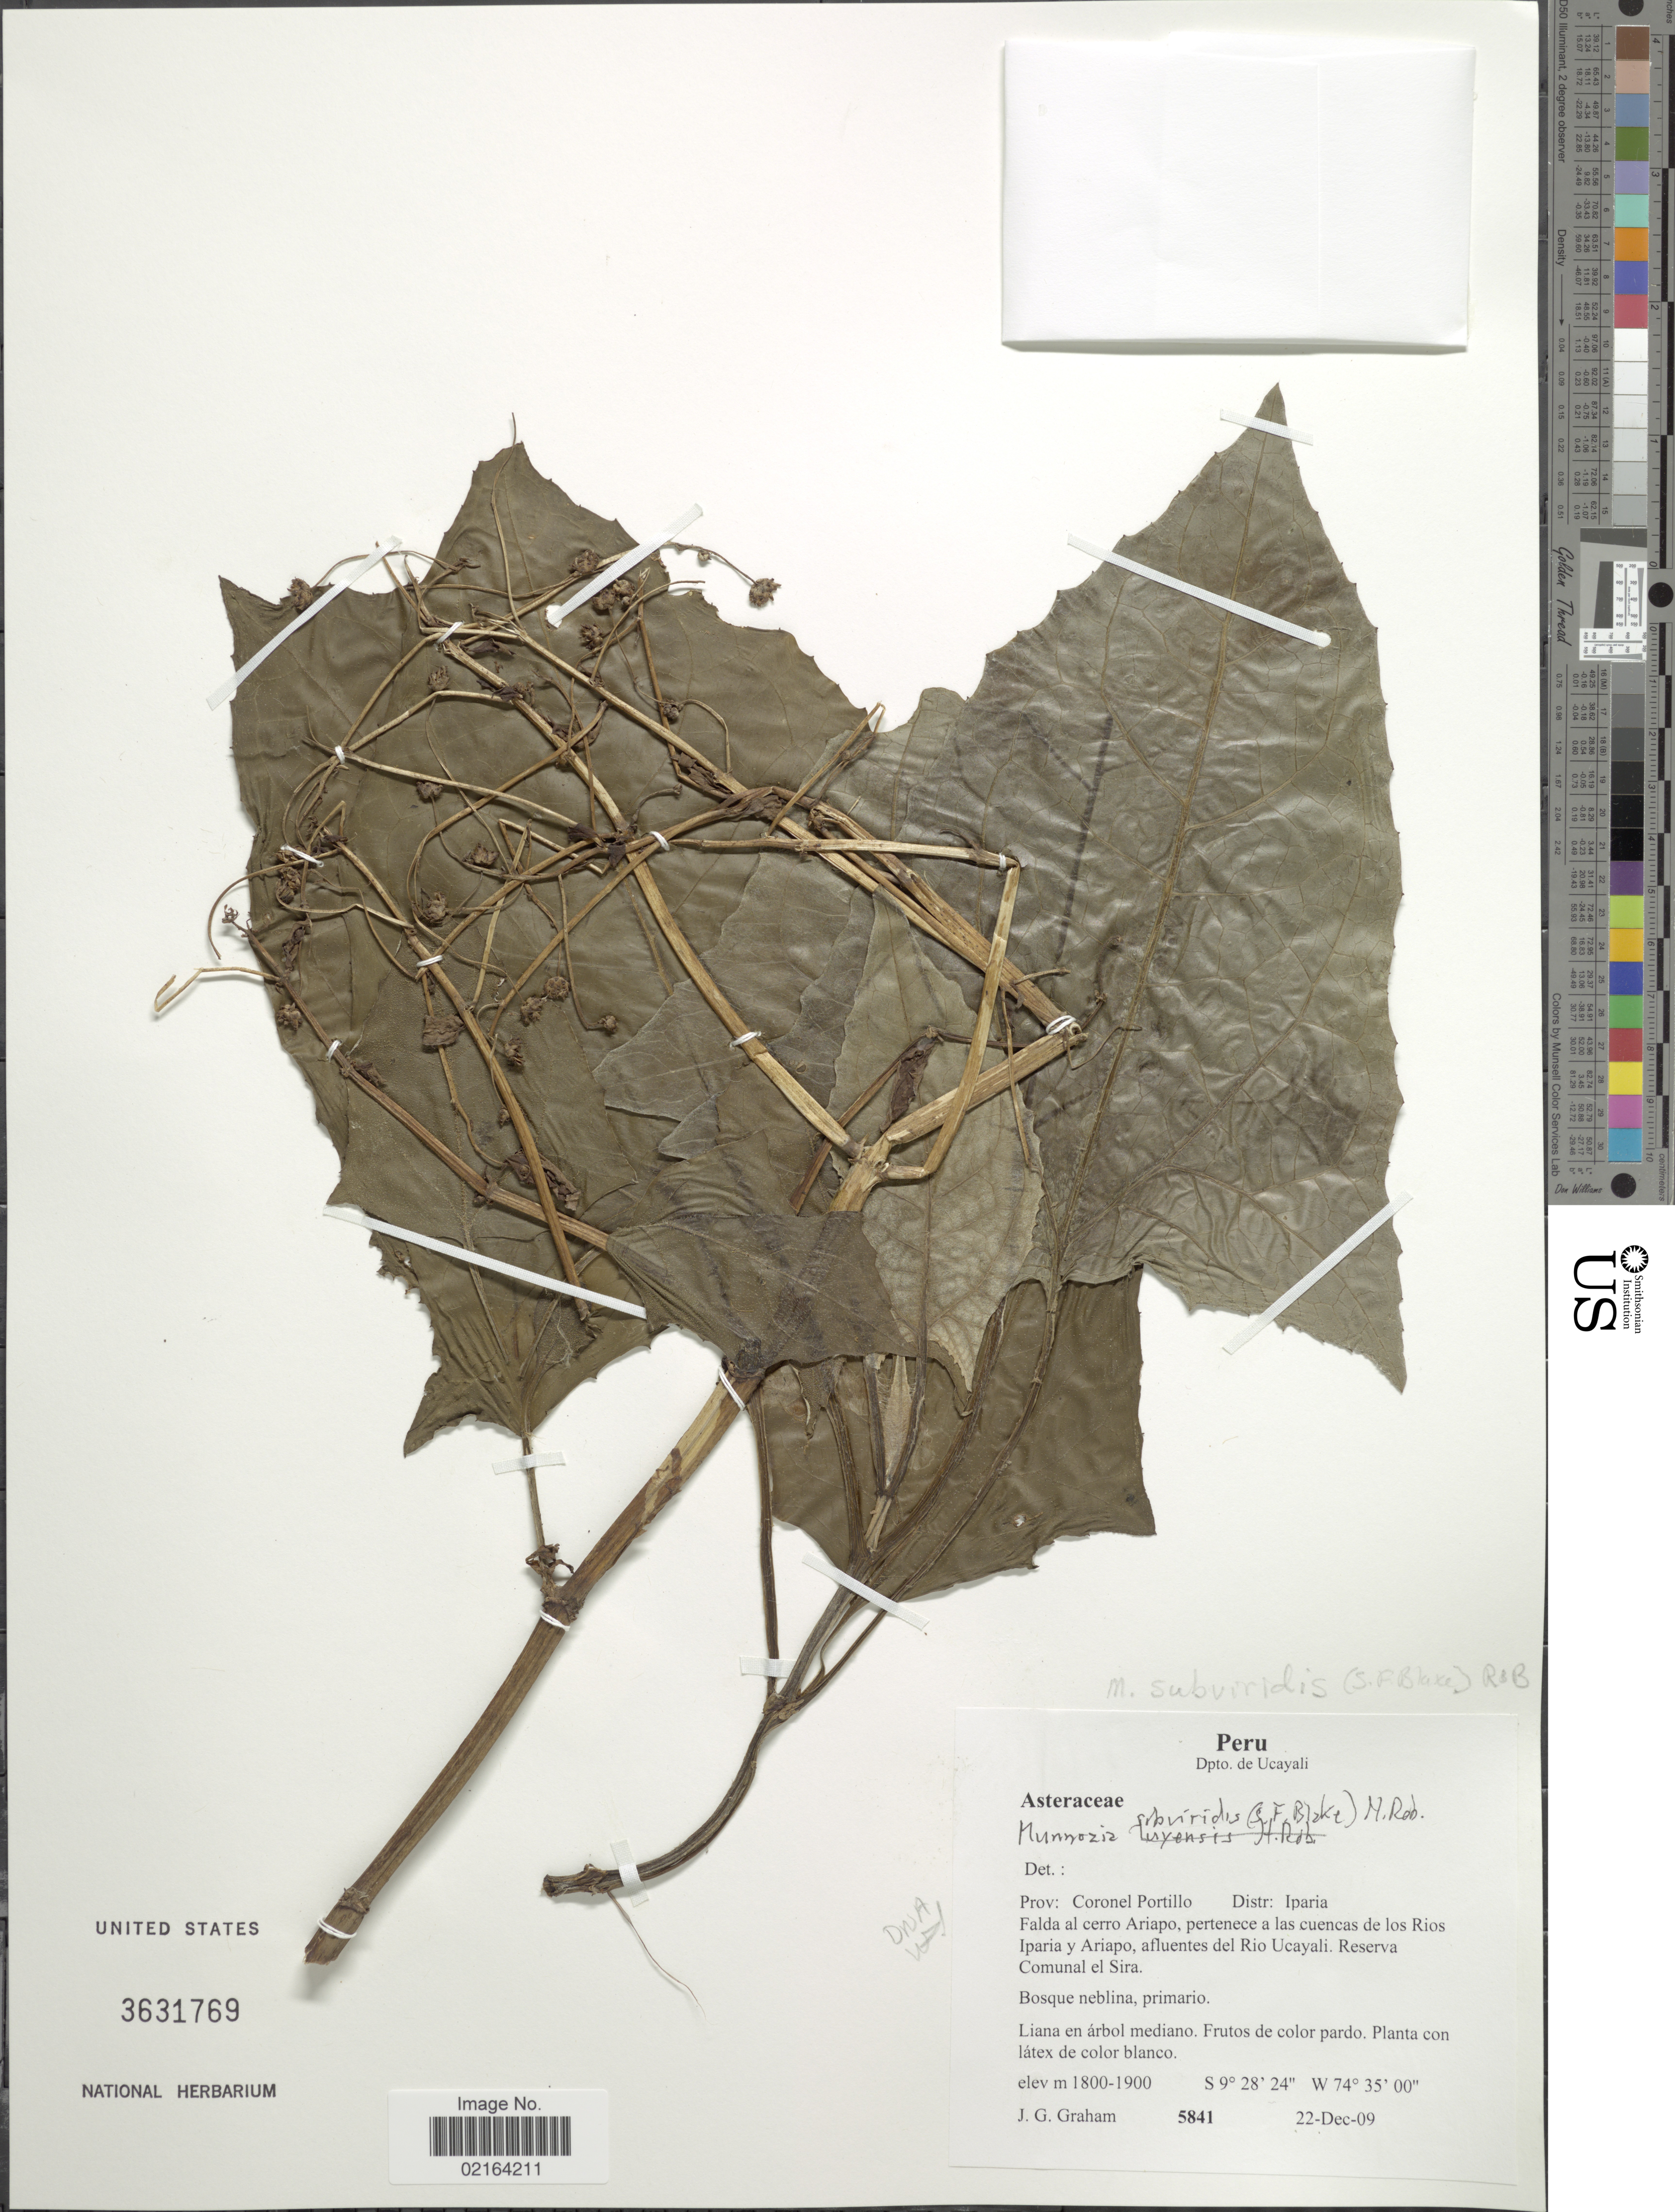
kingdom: Plantae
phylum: Tracheophyta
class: Magnoliopsida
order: Asterales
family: Asteraceae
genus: Munnozia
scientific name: Munnozia subviridis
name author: (Blake) H. Rob. & Brettell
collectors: J. Graham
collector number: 5841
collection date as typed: Transcribed d/m/y: 22/12/09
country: Peru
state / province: Ucayali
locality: Dpto. de Ucayali, Prov. Coronel Portillo, Distr.: Iparia, Falda al cerro Ariapo, pertenece a las cuencas de los Rios Iparia y Ariapo, afluentes del Rio Ucayali, Reserva Comunal el Sira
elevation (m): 1800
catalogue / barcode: US 3631769